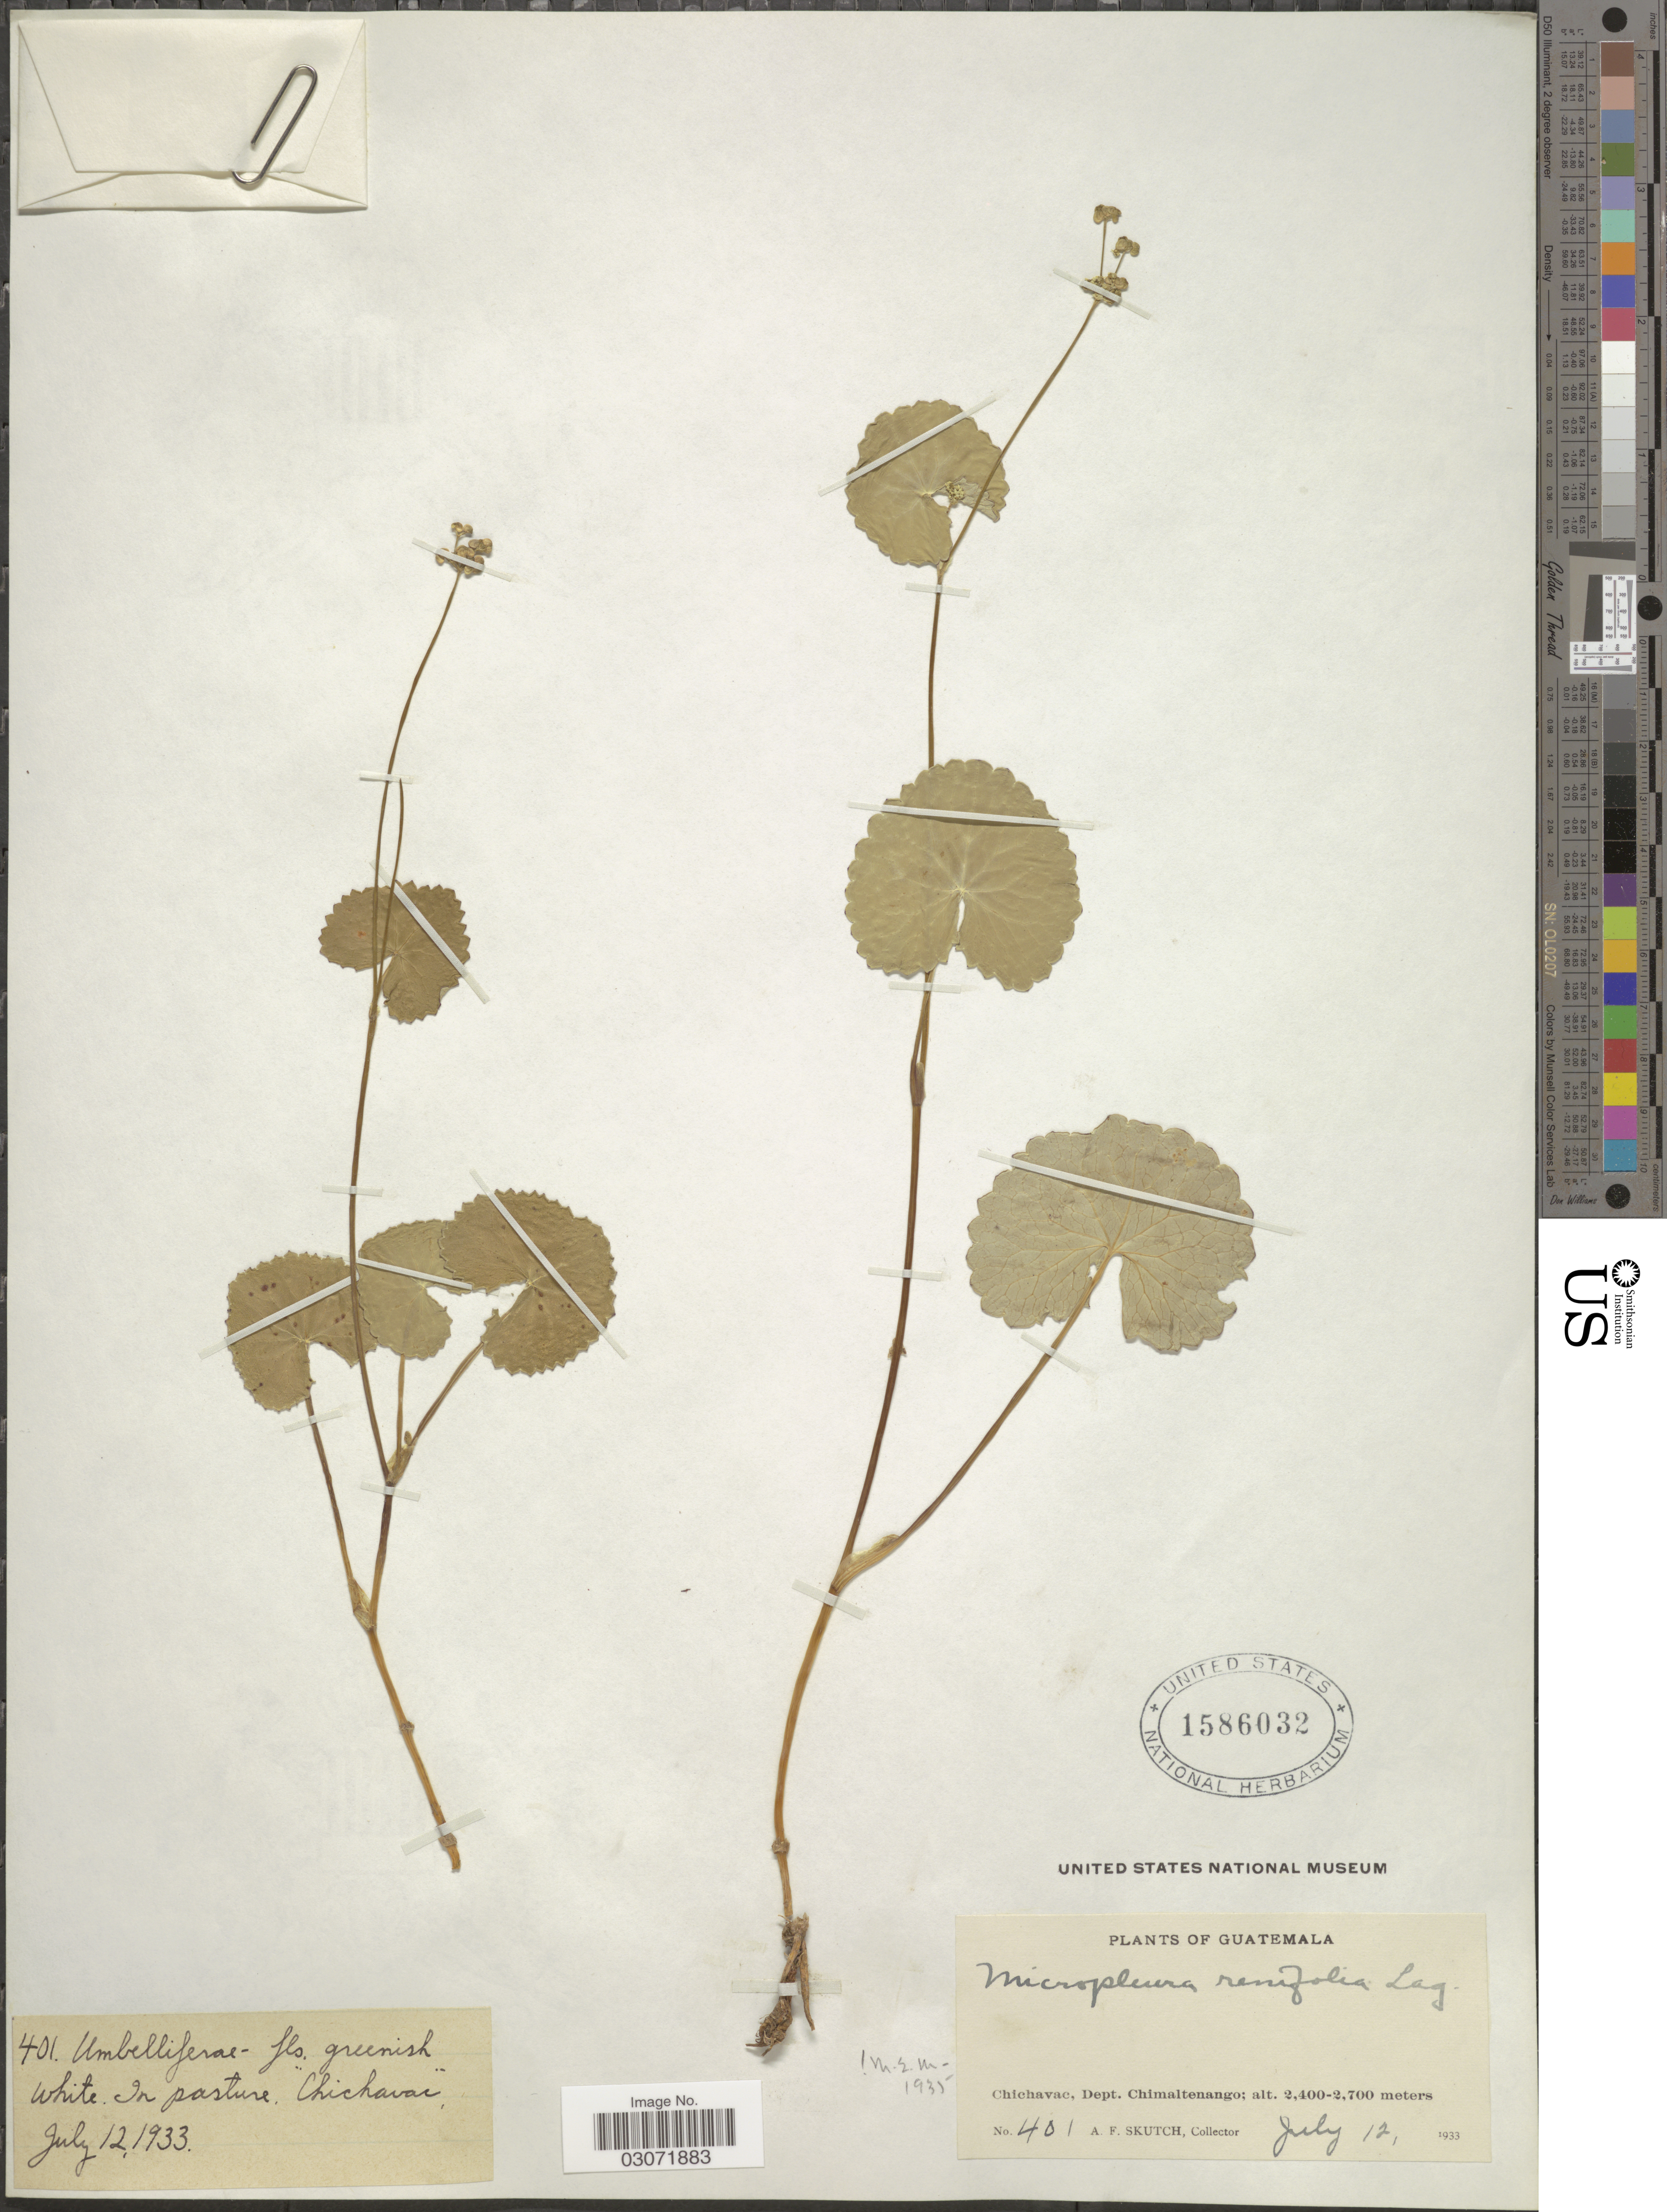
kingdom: Plantae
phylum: Tracheophyta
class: Magnoliopsida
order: Apiales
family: Apiaceae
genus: Micropleura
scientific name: Micropleura renifolia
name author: Lag.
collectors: A. F. Skutch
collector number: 401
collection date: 1933-07-12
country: Guatemala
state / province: Chimaltenango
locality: Chichavac, Dept. Chimaltenango.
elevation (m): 2400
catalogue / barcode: US 1586032